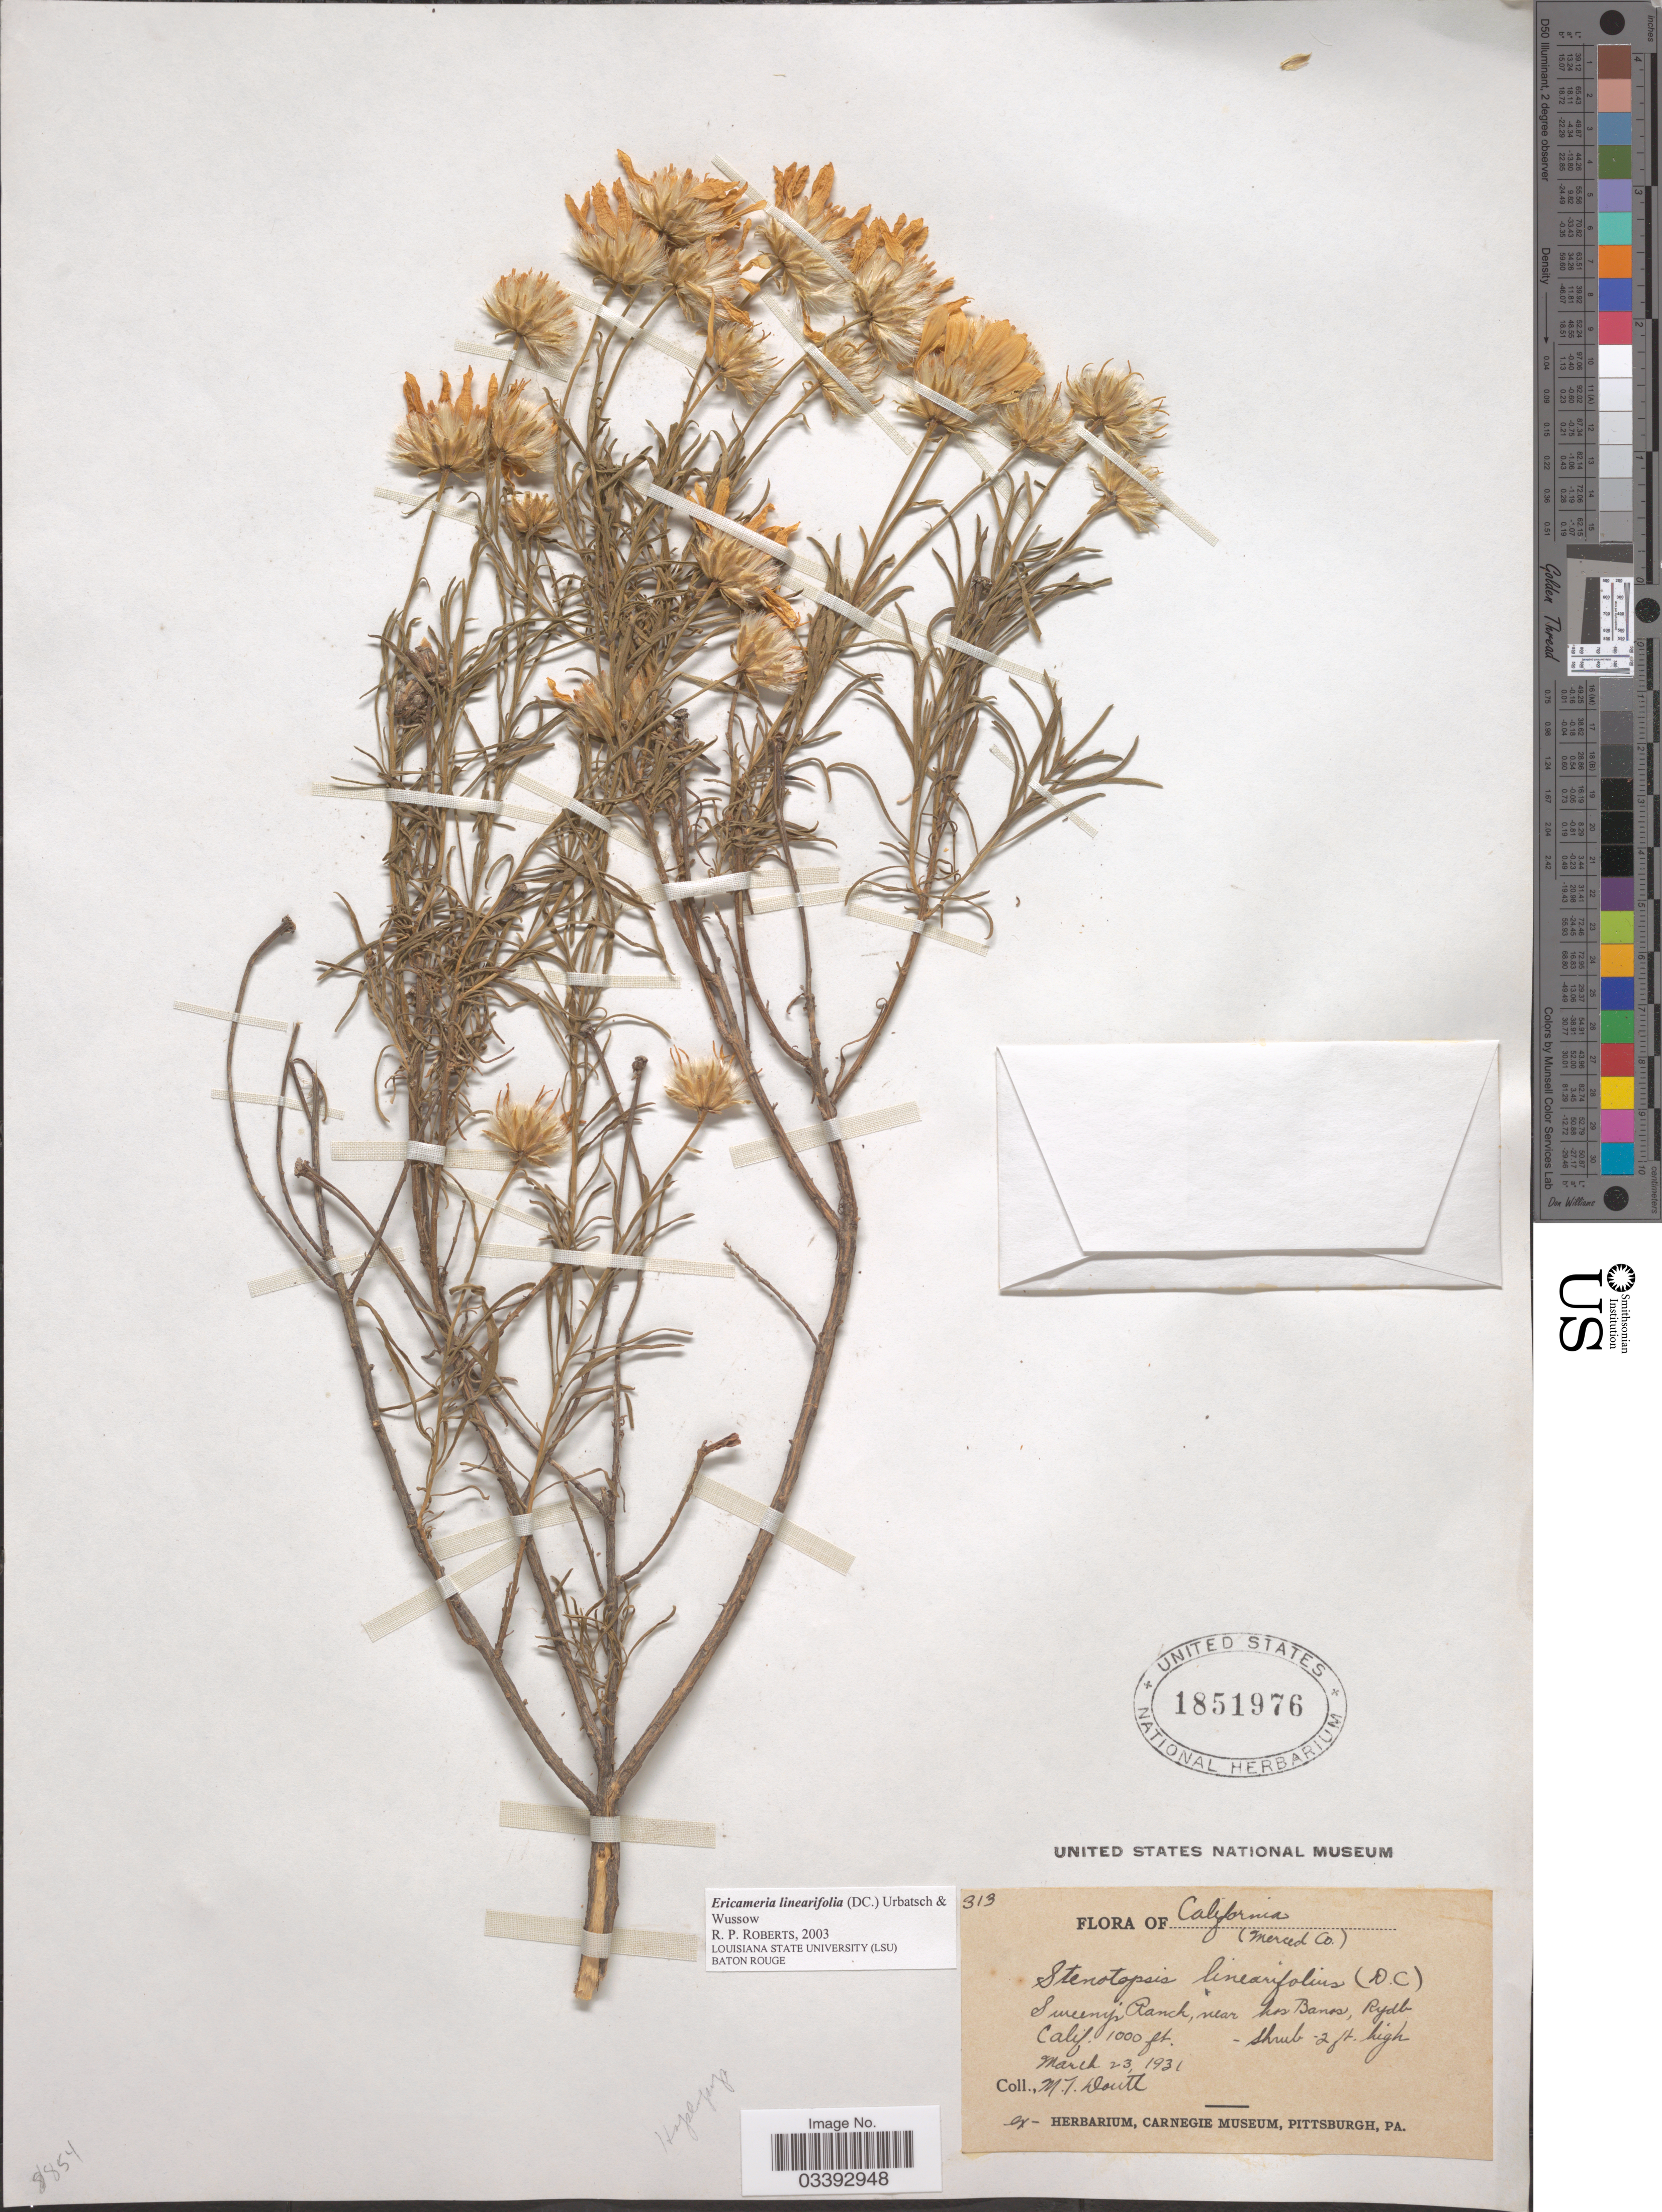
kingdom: Plantae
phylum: Tracheophyta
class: Magnoliopsida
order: Asterales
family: Asteraceae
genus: Ericameria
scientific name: Ericameria linearifolia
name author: (DC.) Urbatsch & Wussow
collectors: M. Doutt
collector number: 313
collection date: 1931-03-23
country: United States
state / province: California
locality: (Merced Co.), Sweeny's Ranch, near Los Banos, Rydb Calif.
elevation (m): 305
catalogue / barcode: US 1851976